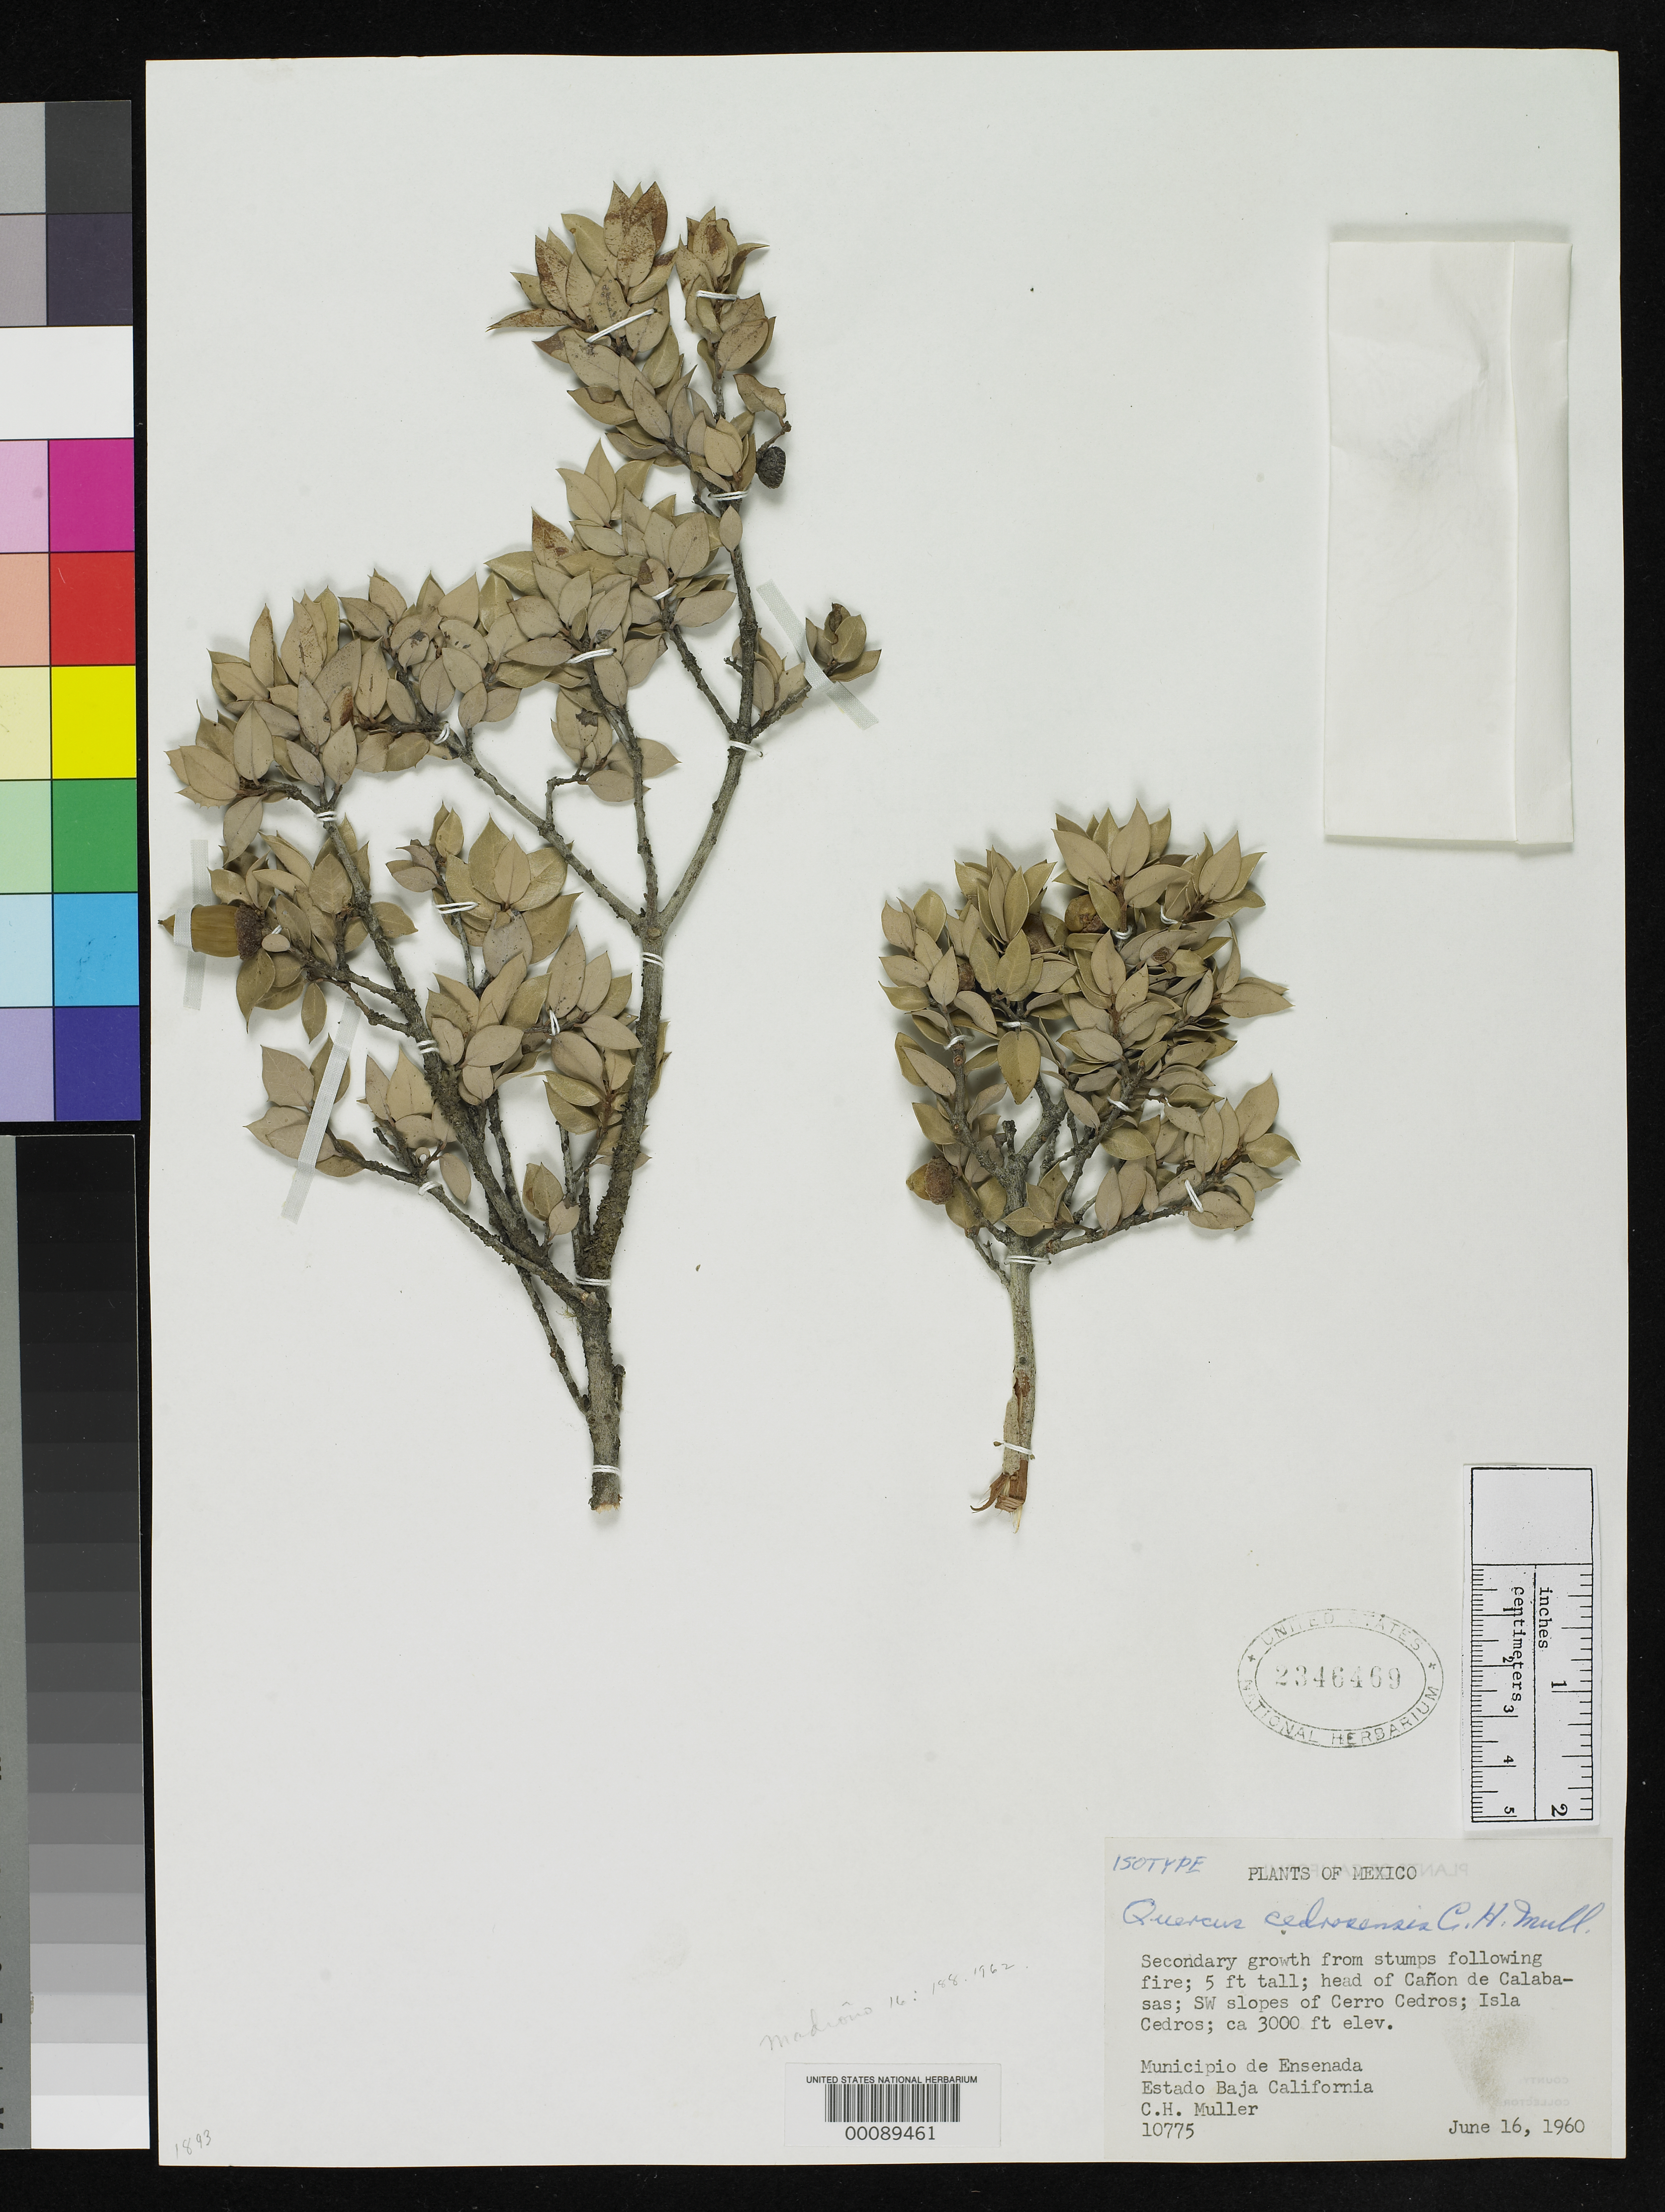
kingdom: Plantae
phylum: Tracheophyta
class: Magnoliopsida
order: Fagales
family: Fagaceae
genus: Quercus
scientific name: Quercus cedrosensis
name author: C.H. Mull.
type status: Isotype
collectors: C. H. Muller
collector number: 10775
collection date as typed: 16 Jun 1960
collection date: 1960-06-16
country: Mexico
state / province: Baja California Norte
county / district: Ensenanda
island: Cedros Island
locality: Head of Canon de Calabasas, SW slopes of Cerro Cedros.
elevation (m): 914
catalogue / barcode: US 2346469